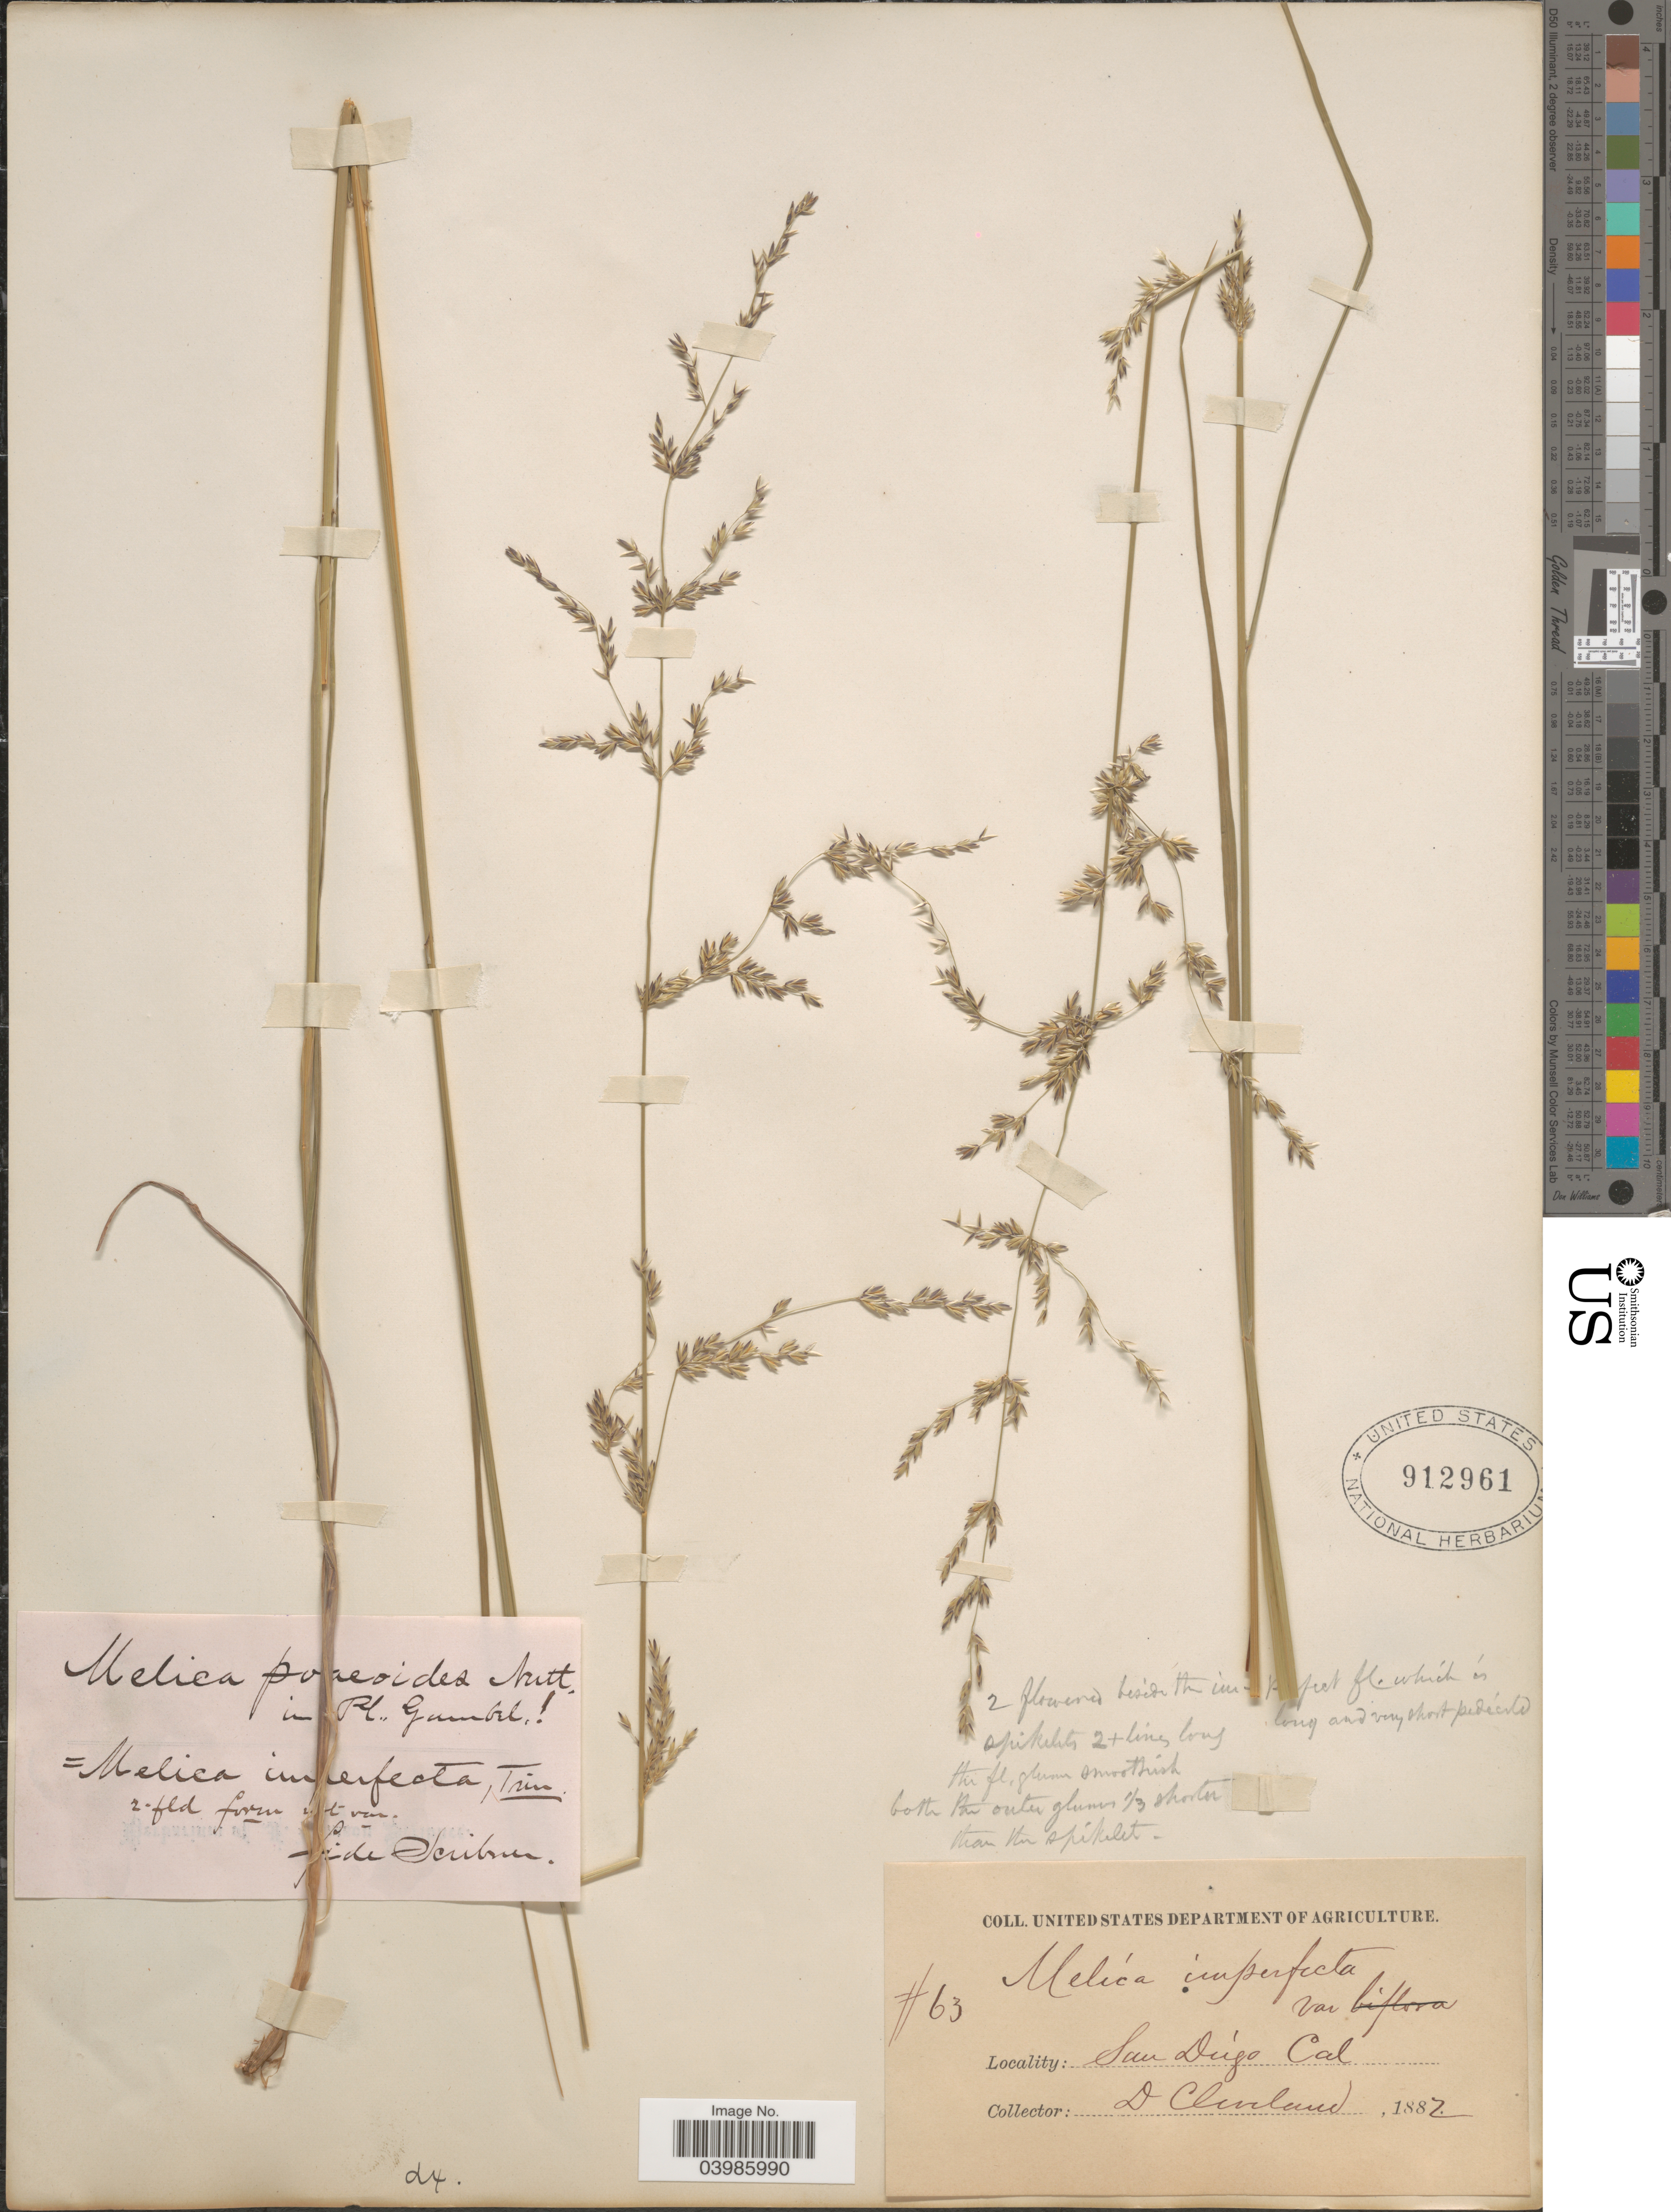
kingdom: Plantae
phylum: Tracheophyta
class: Liliopsida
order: Poales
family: Poaceae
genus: Melica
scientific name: Melica imperfecta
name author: Trin.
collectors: D. Cleveland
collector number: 63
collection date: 1882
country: United States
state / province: California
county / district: San Diego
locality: San Diego.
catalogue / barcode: US 912961